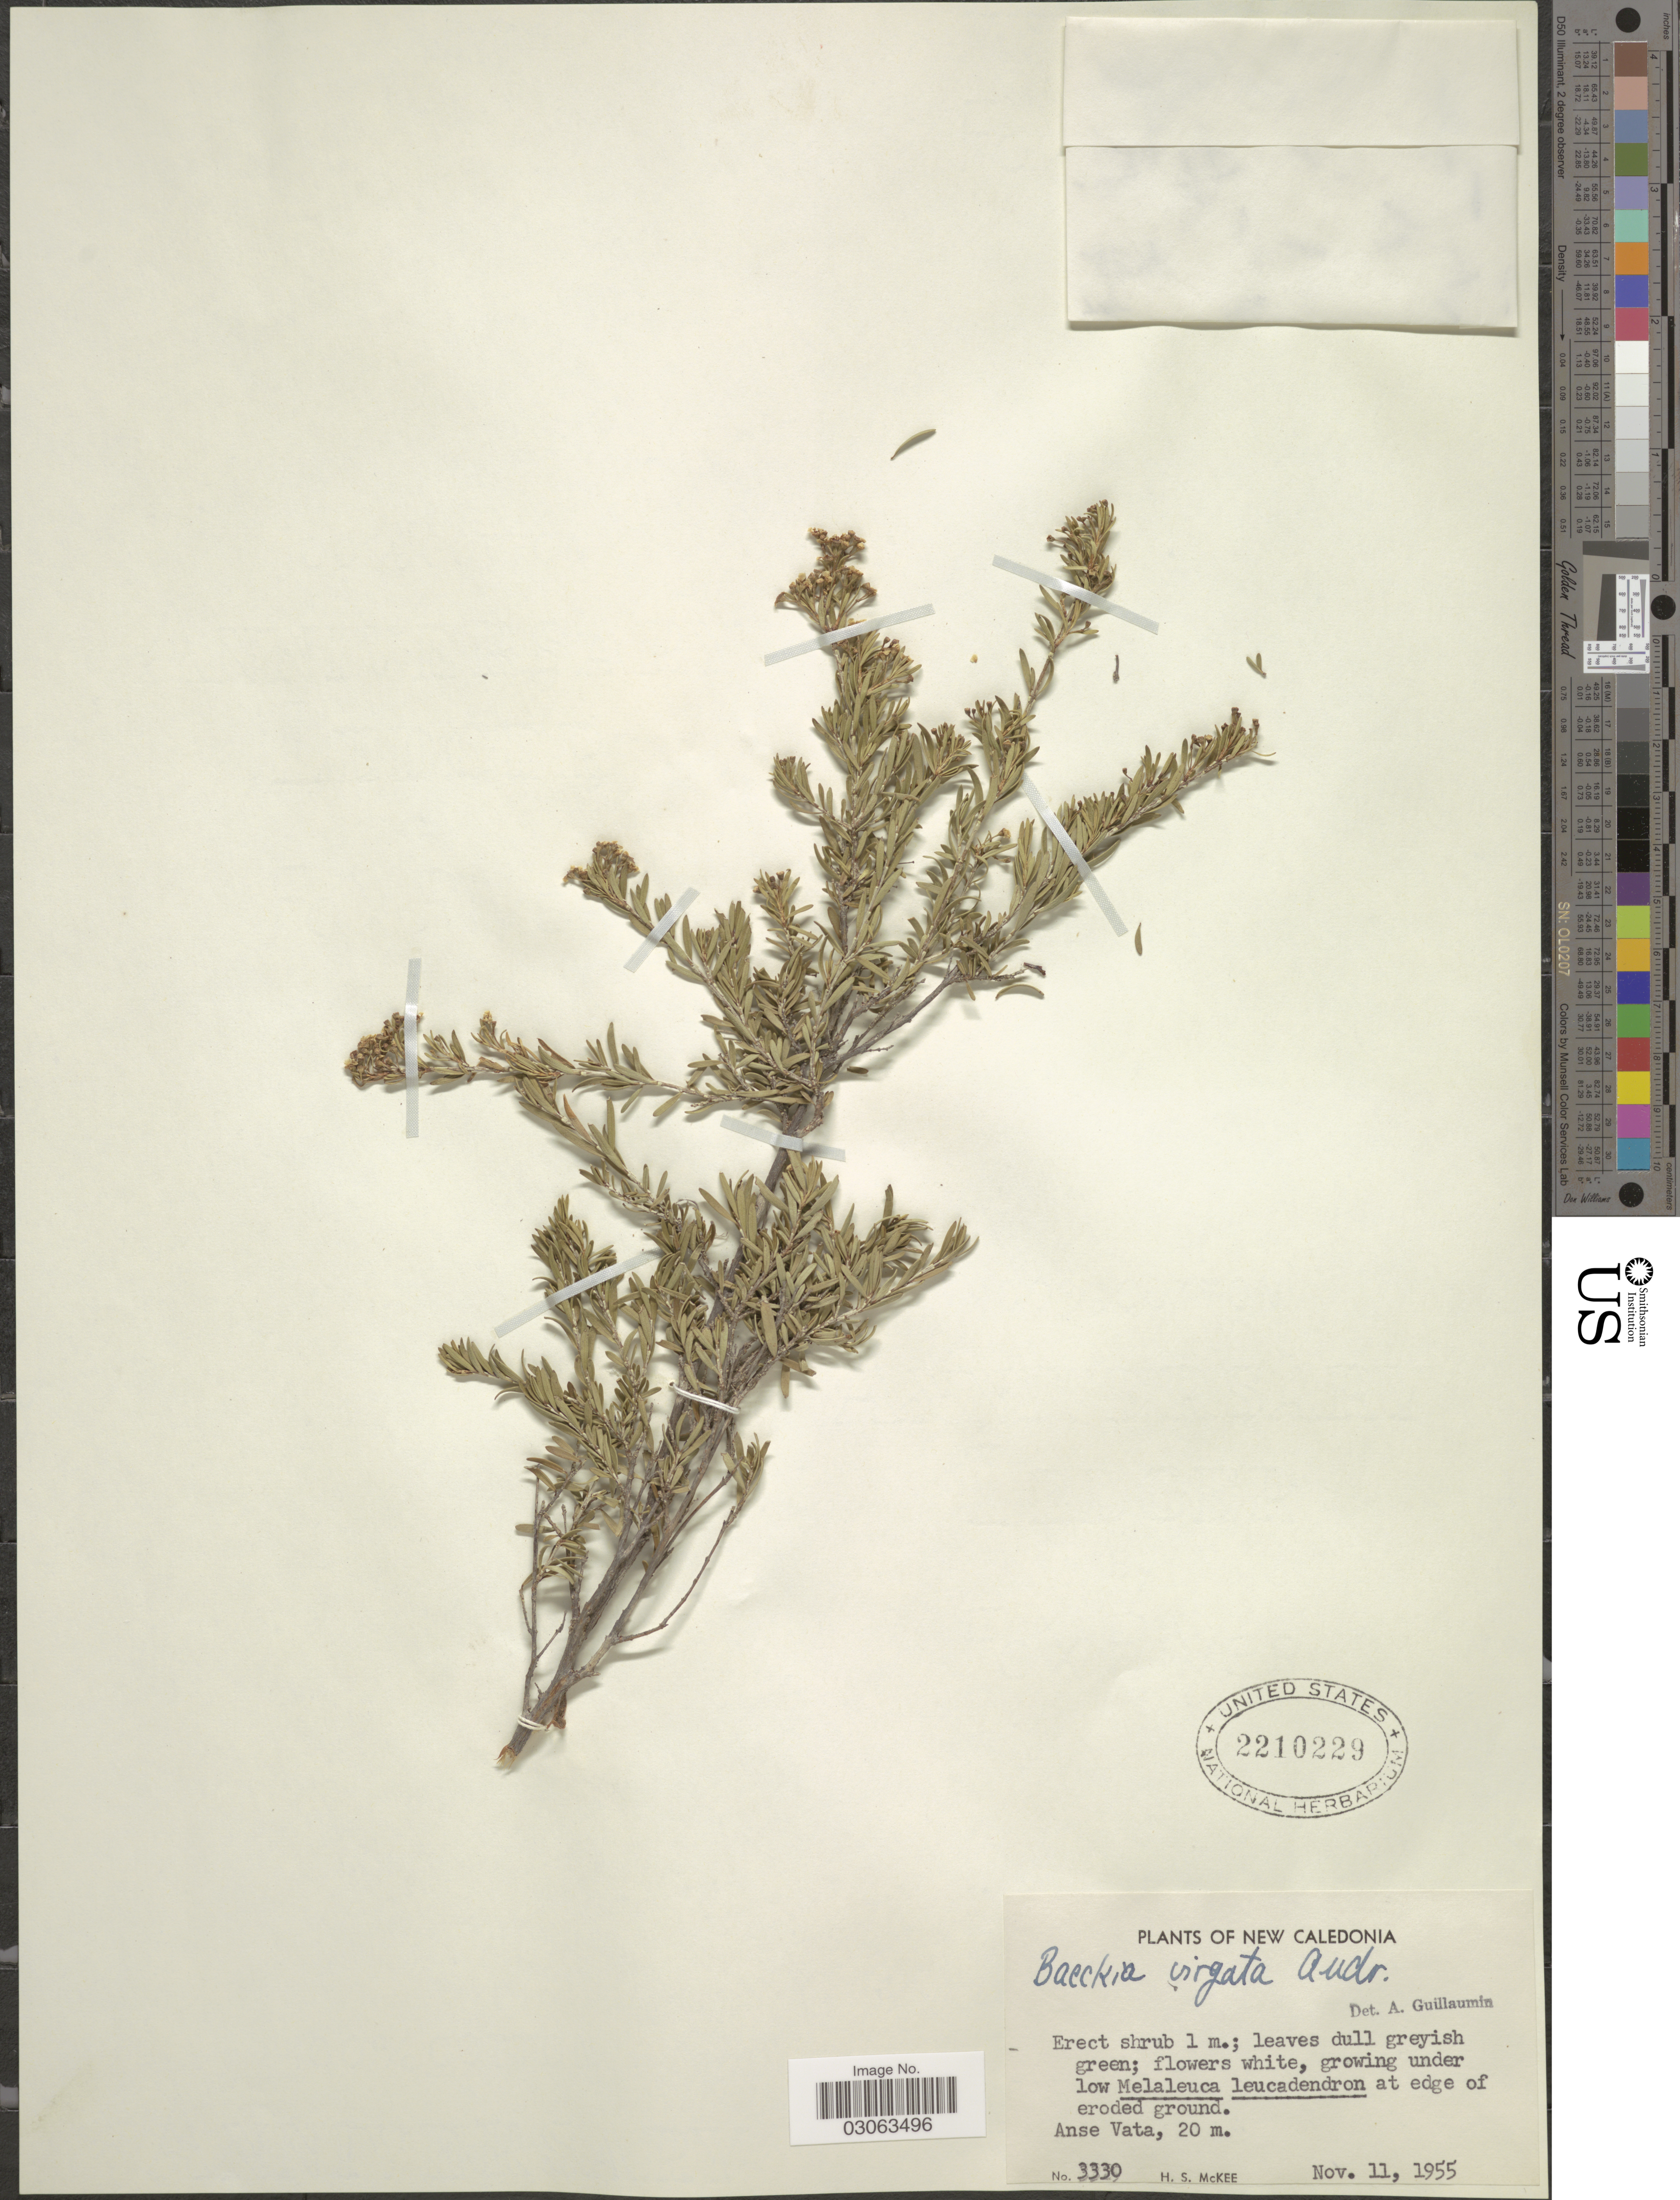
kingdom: Plantae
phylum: Tracheophyta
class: Magnoliopsida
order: Myrtales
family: Myrtaceae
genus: Sannantha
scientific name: Sannantha virgata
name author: (J.R. Forst. & G. Forst.) P.G. Wilson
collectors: H. S. McKee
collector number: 3330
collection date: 1955-11-11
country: New Caledonia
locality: Anse Vata.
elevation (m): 20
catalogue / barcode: US 2210229